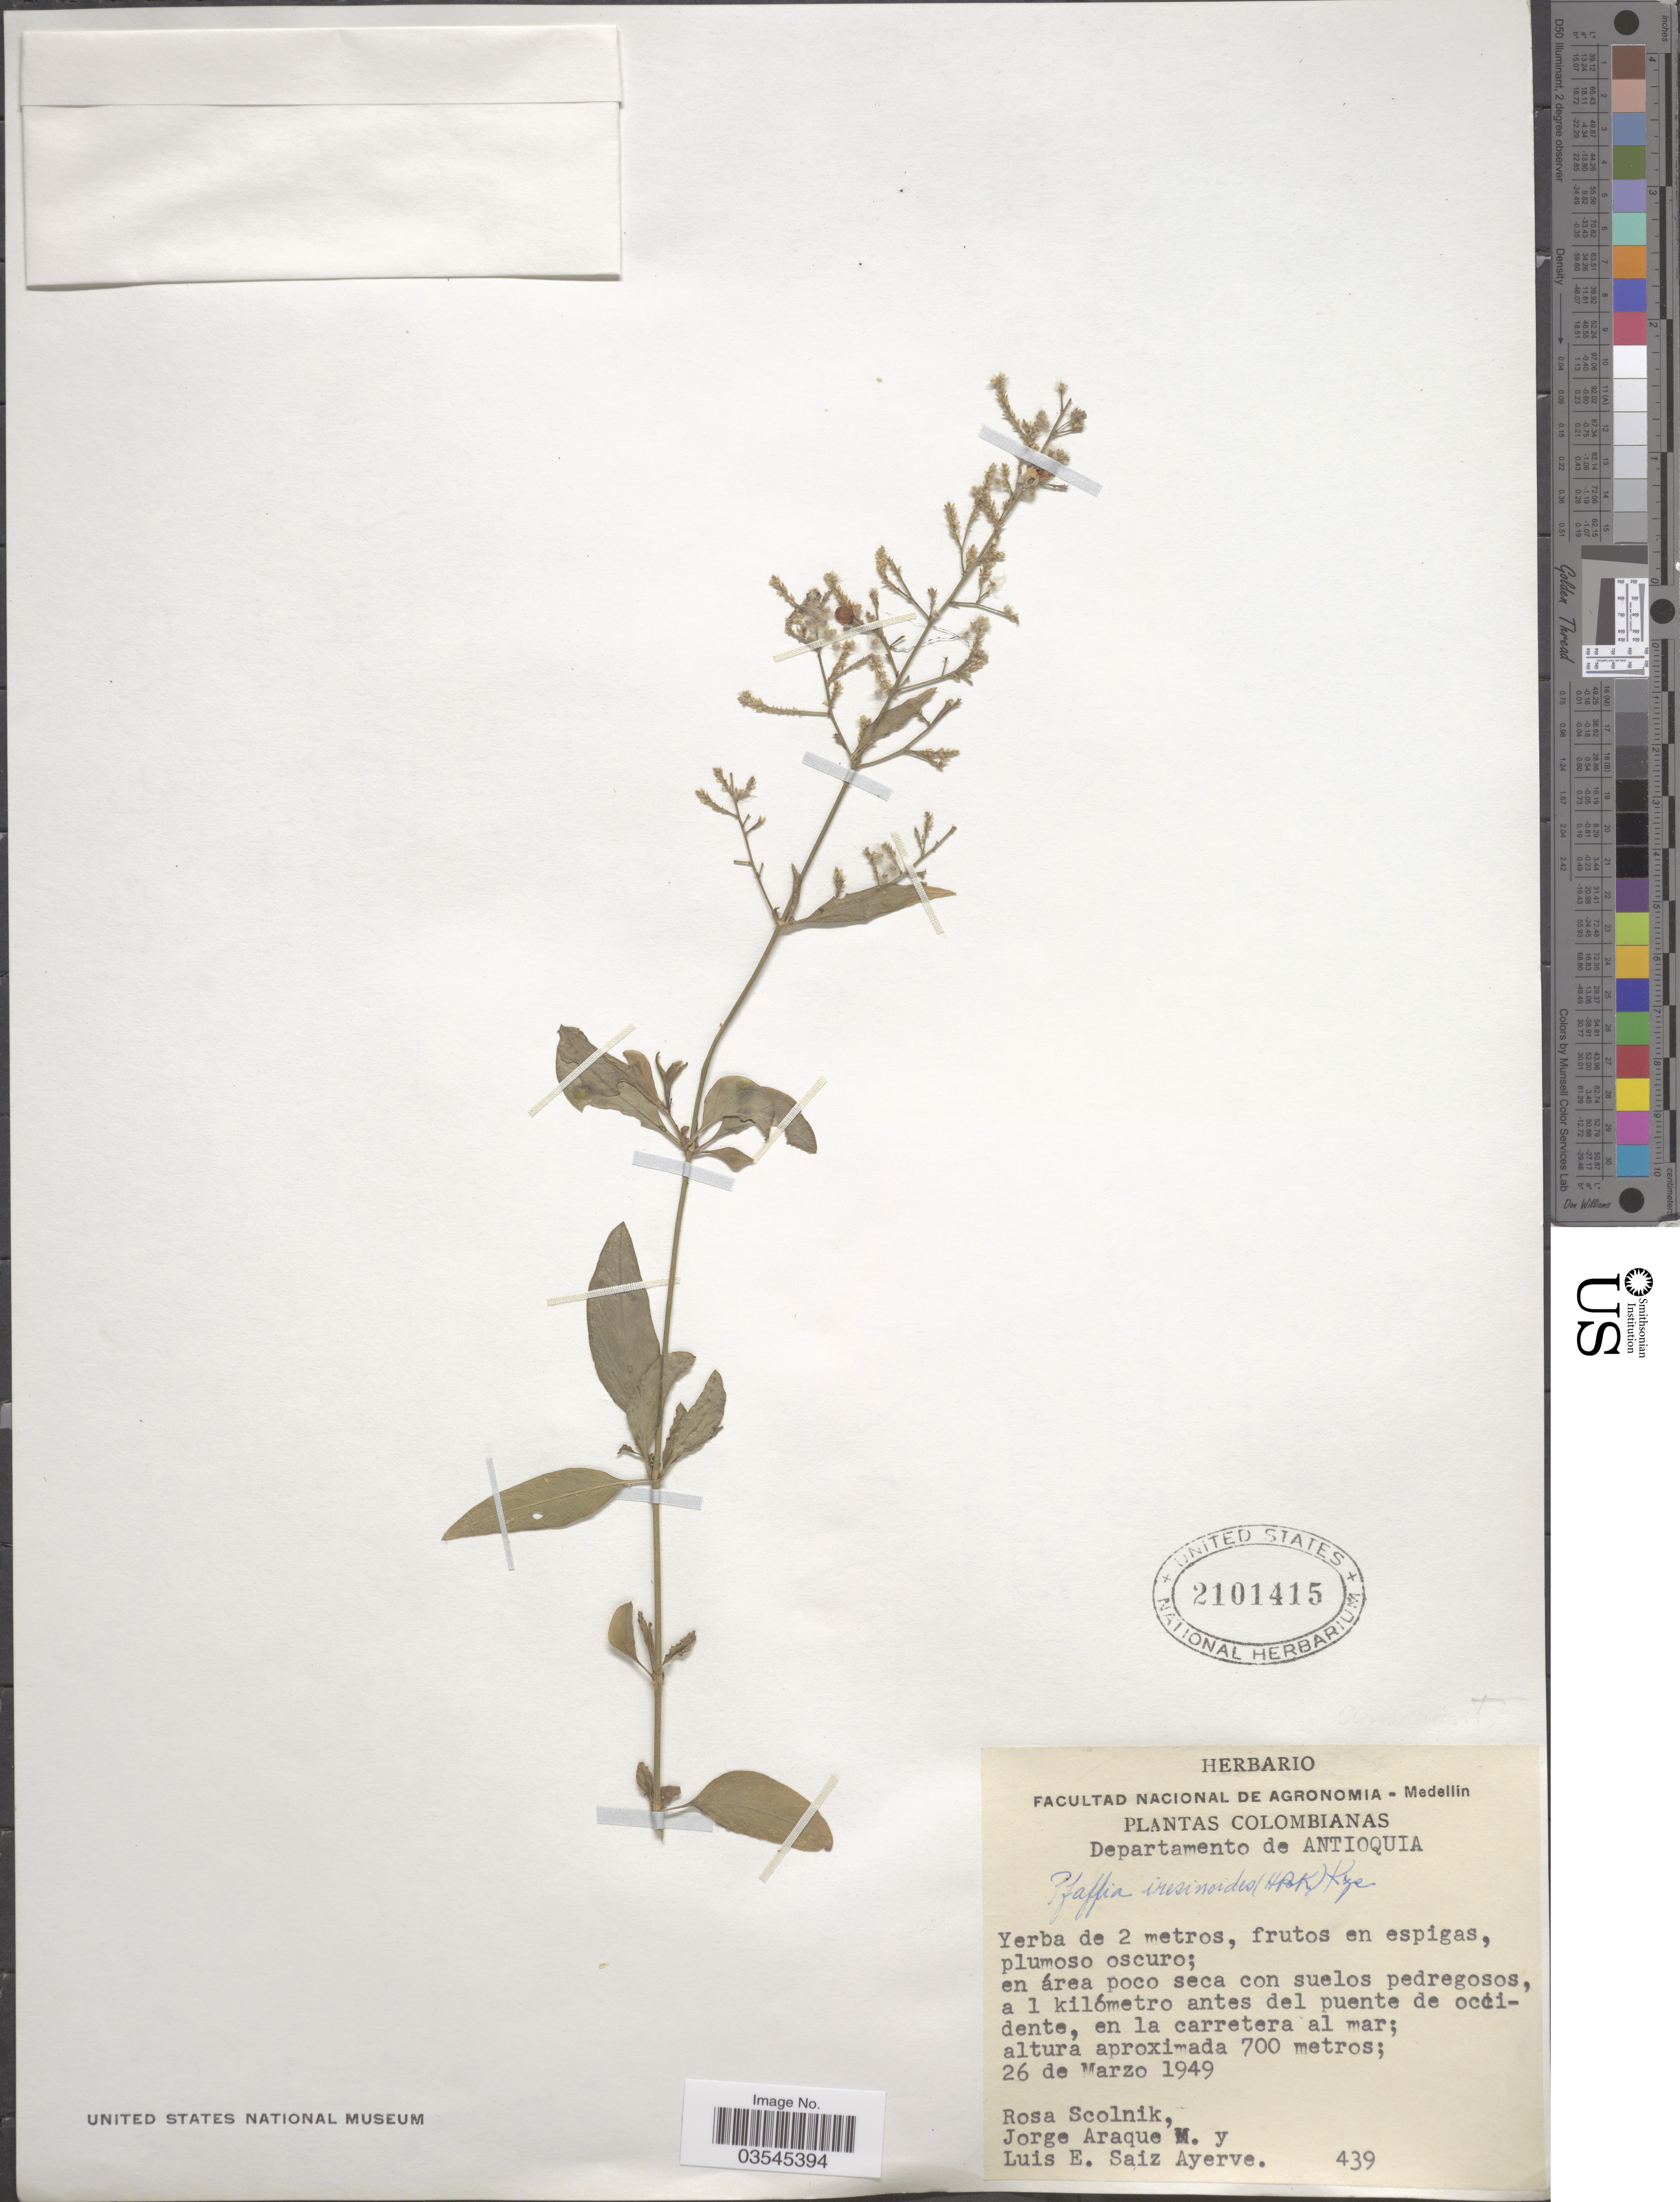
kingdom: Plantae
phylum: Tracheophyta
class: Magnoliopsida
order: Caryophyllales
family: Amaranthaceae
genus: Pfaffia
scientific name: Pfaffia iresinoides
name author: (Kunth) Spreng.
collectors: R. Scolnik, J. Araque & L. E. Ayerve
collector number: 439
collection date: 1949-03-26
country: Colombia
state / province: Antioquia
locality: Departamento de Antioquia. A 1 kilómetro antes del punete de occidente, en la carretera al mar.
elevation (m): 700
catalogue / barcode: US 2101415